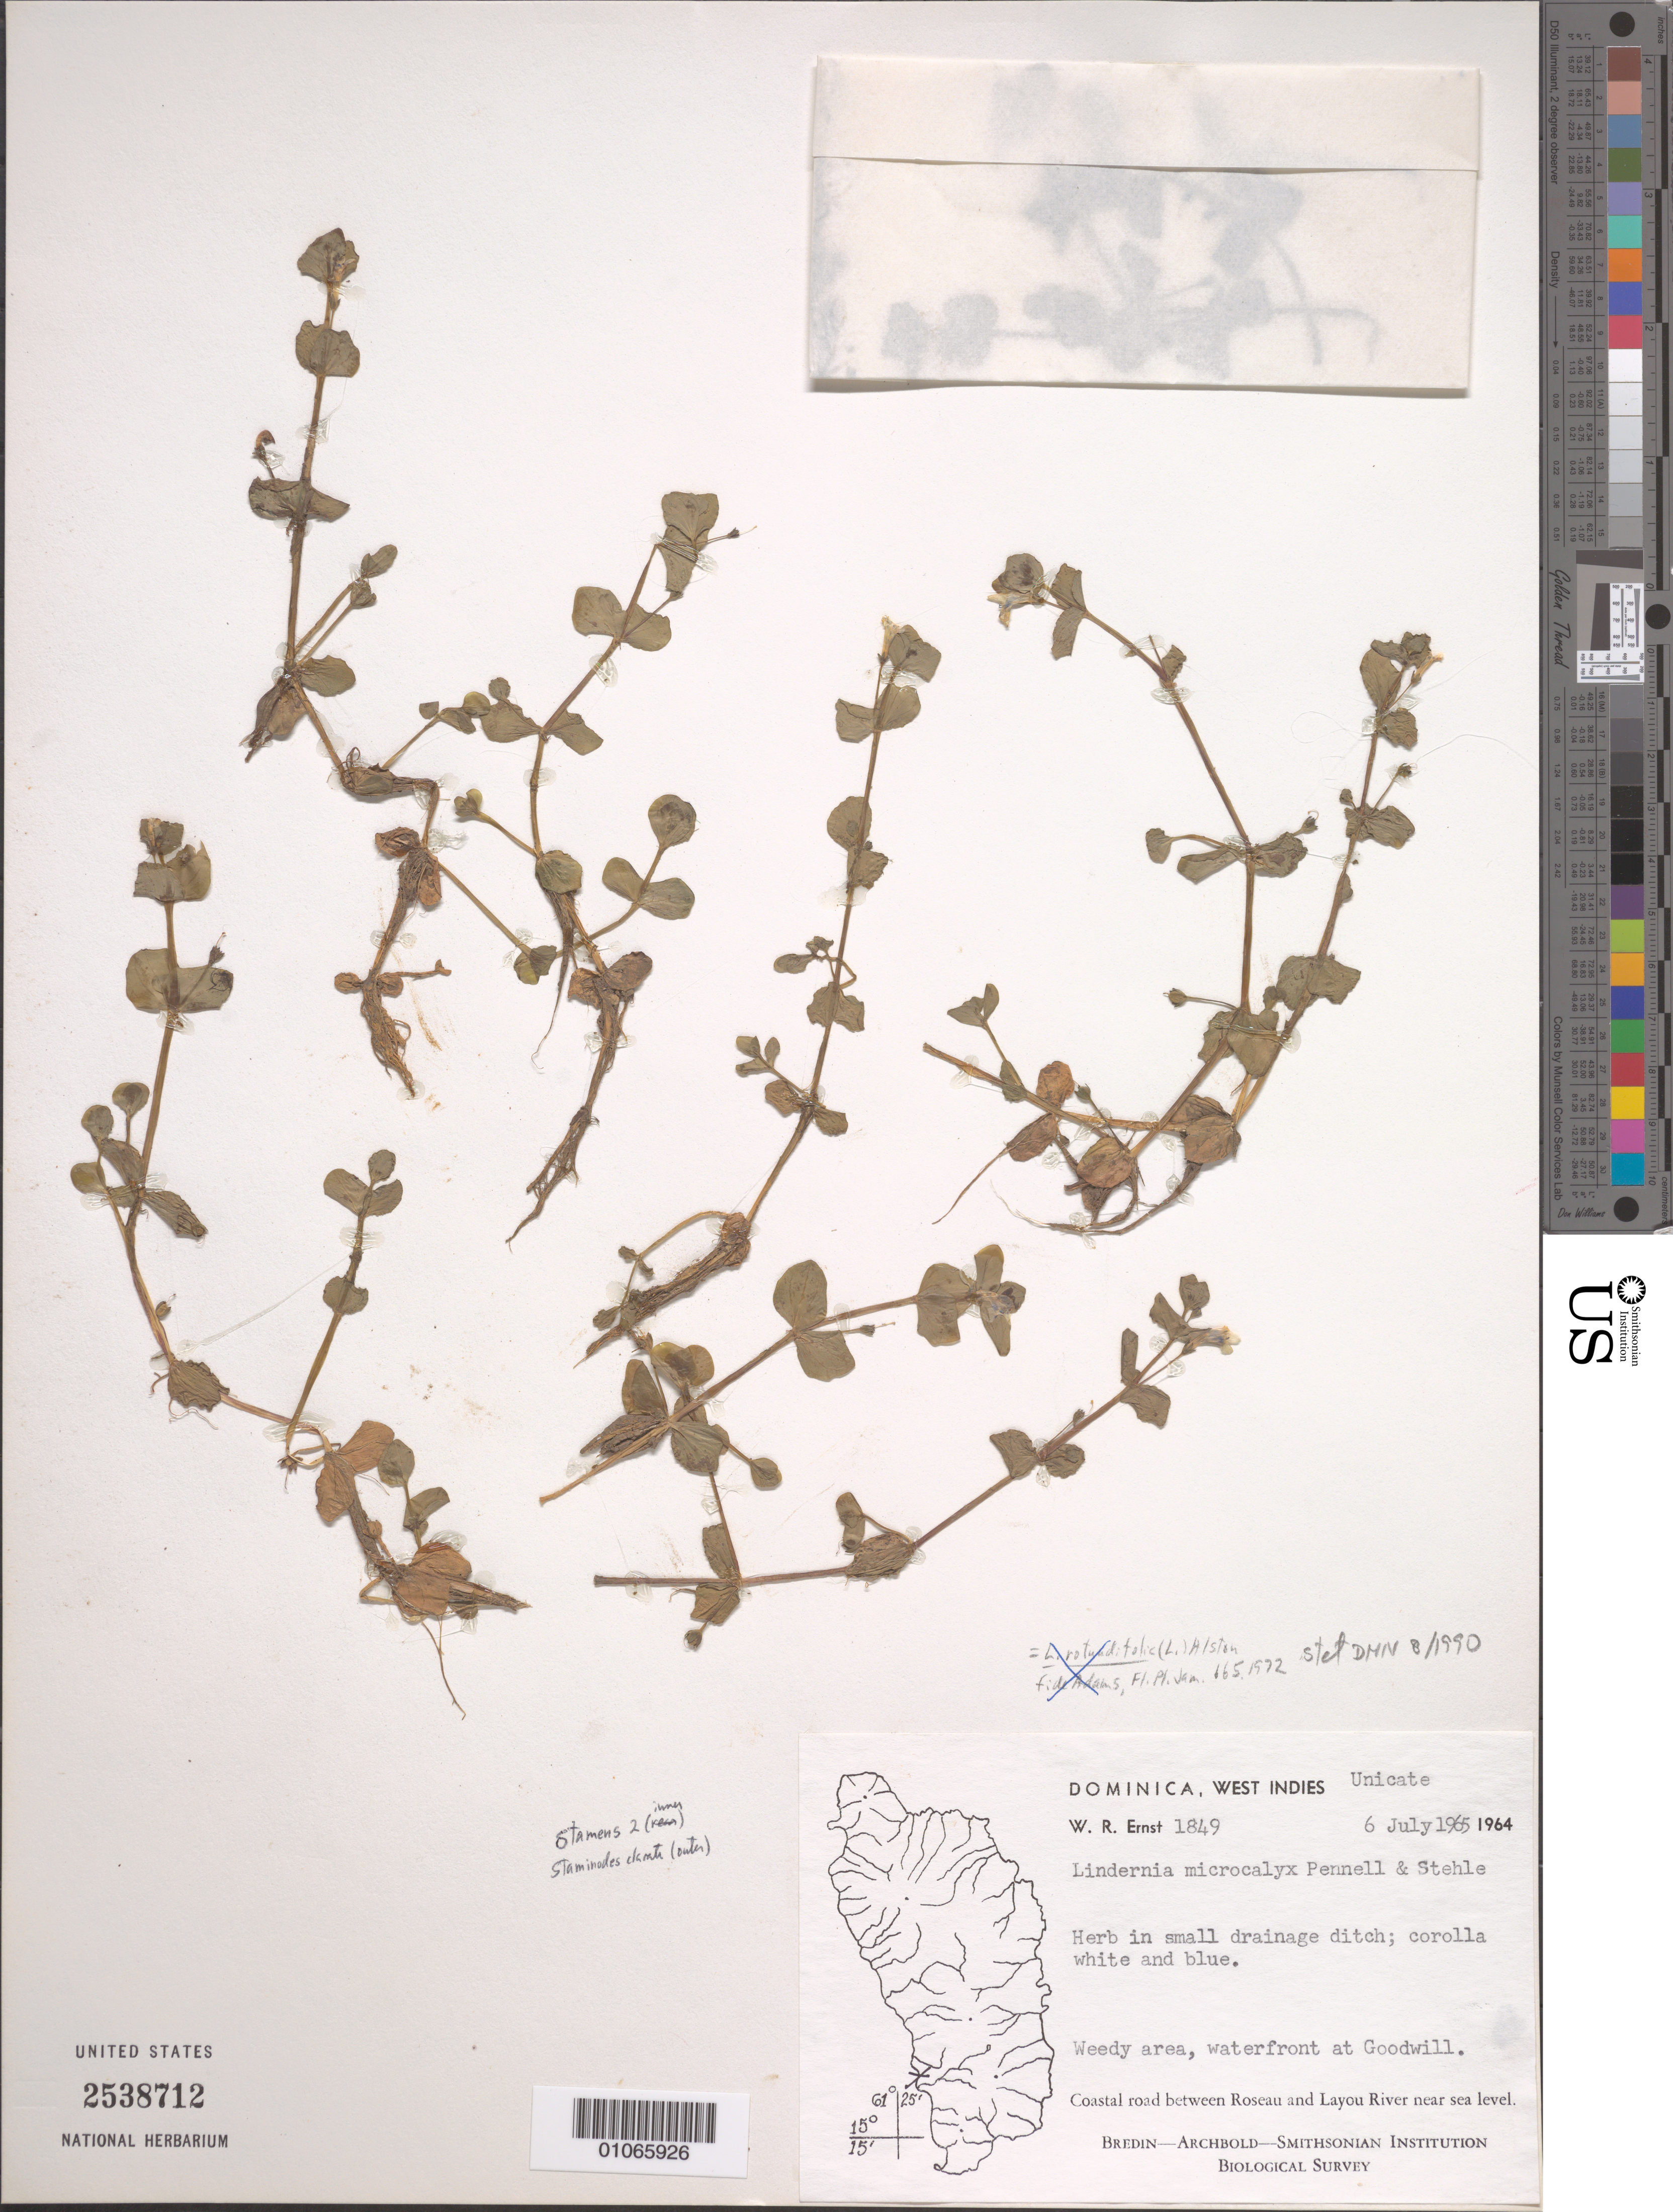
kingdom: Plantae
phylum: Tracheophyta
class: Magnoliopsida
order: Lamiales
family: Linderniaceae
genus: Lindernia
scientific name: Lindernia rotundifolia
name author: (L.) Alston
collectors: W. R. Ernst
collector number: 1849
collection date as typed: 06 Jul 1965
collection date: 1965-07-06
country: Dominica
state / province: St. George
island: Dominica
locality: Coastal road between Roseau and Layou river near sea level; waterfront at Goodwill, weedy area.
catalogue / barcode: US 2538712